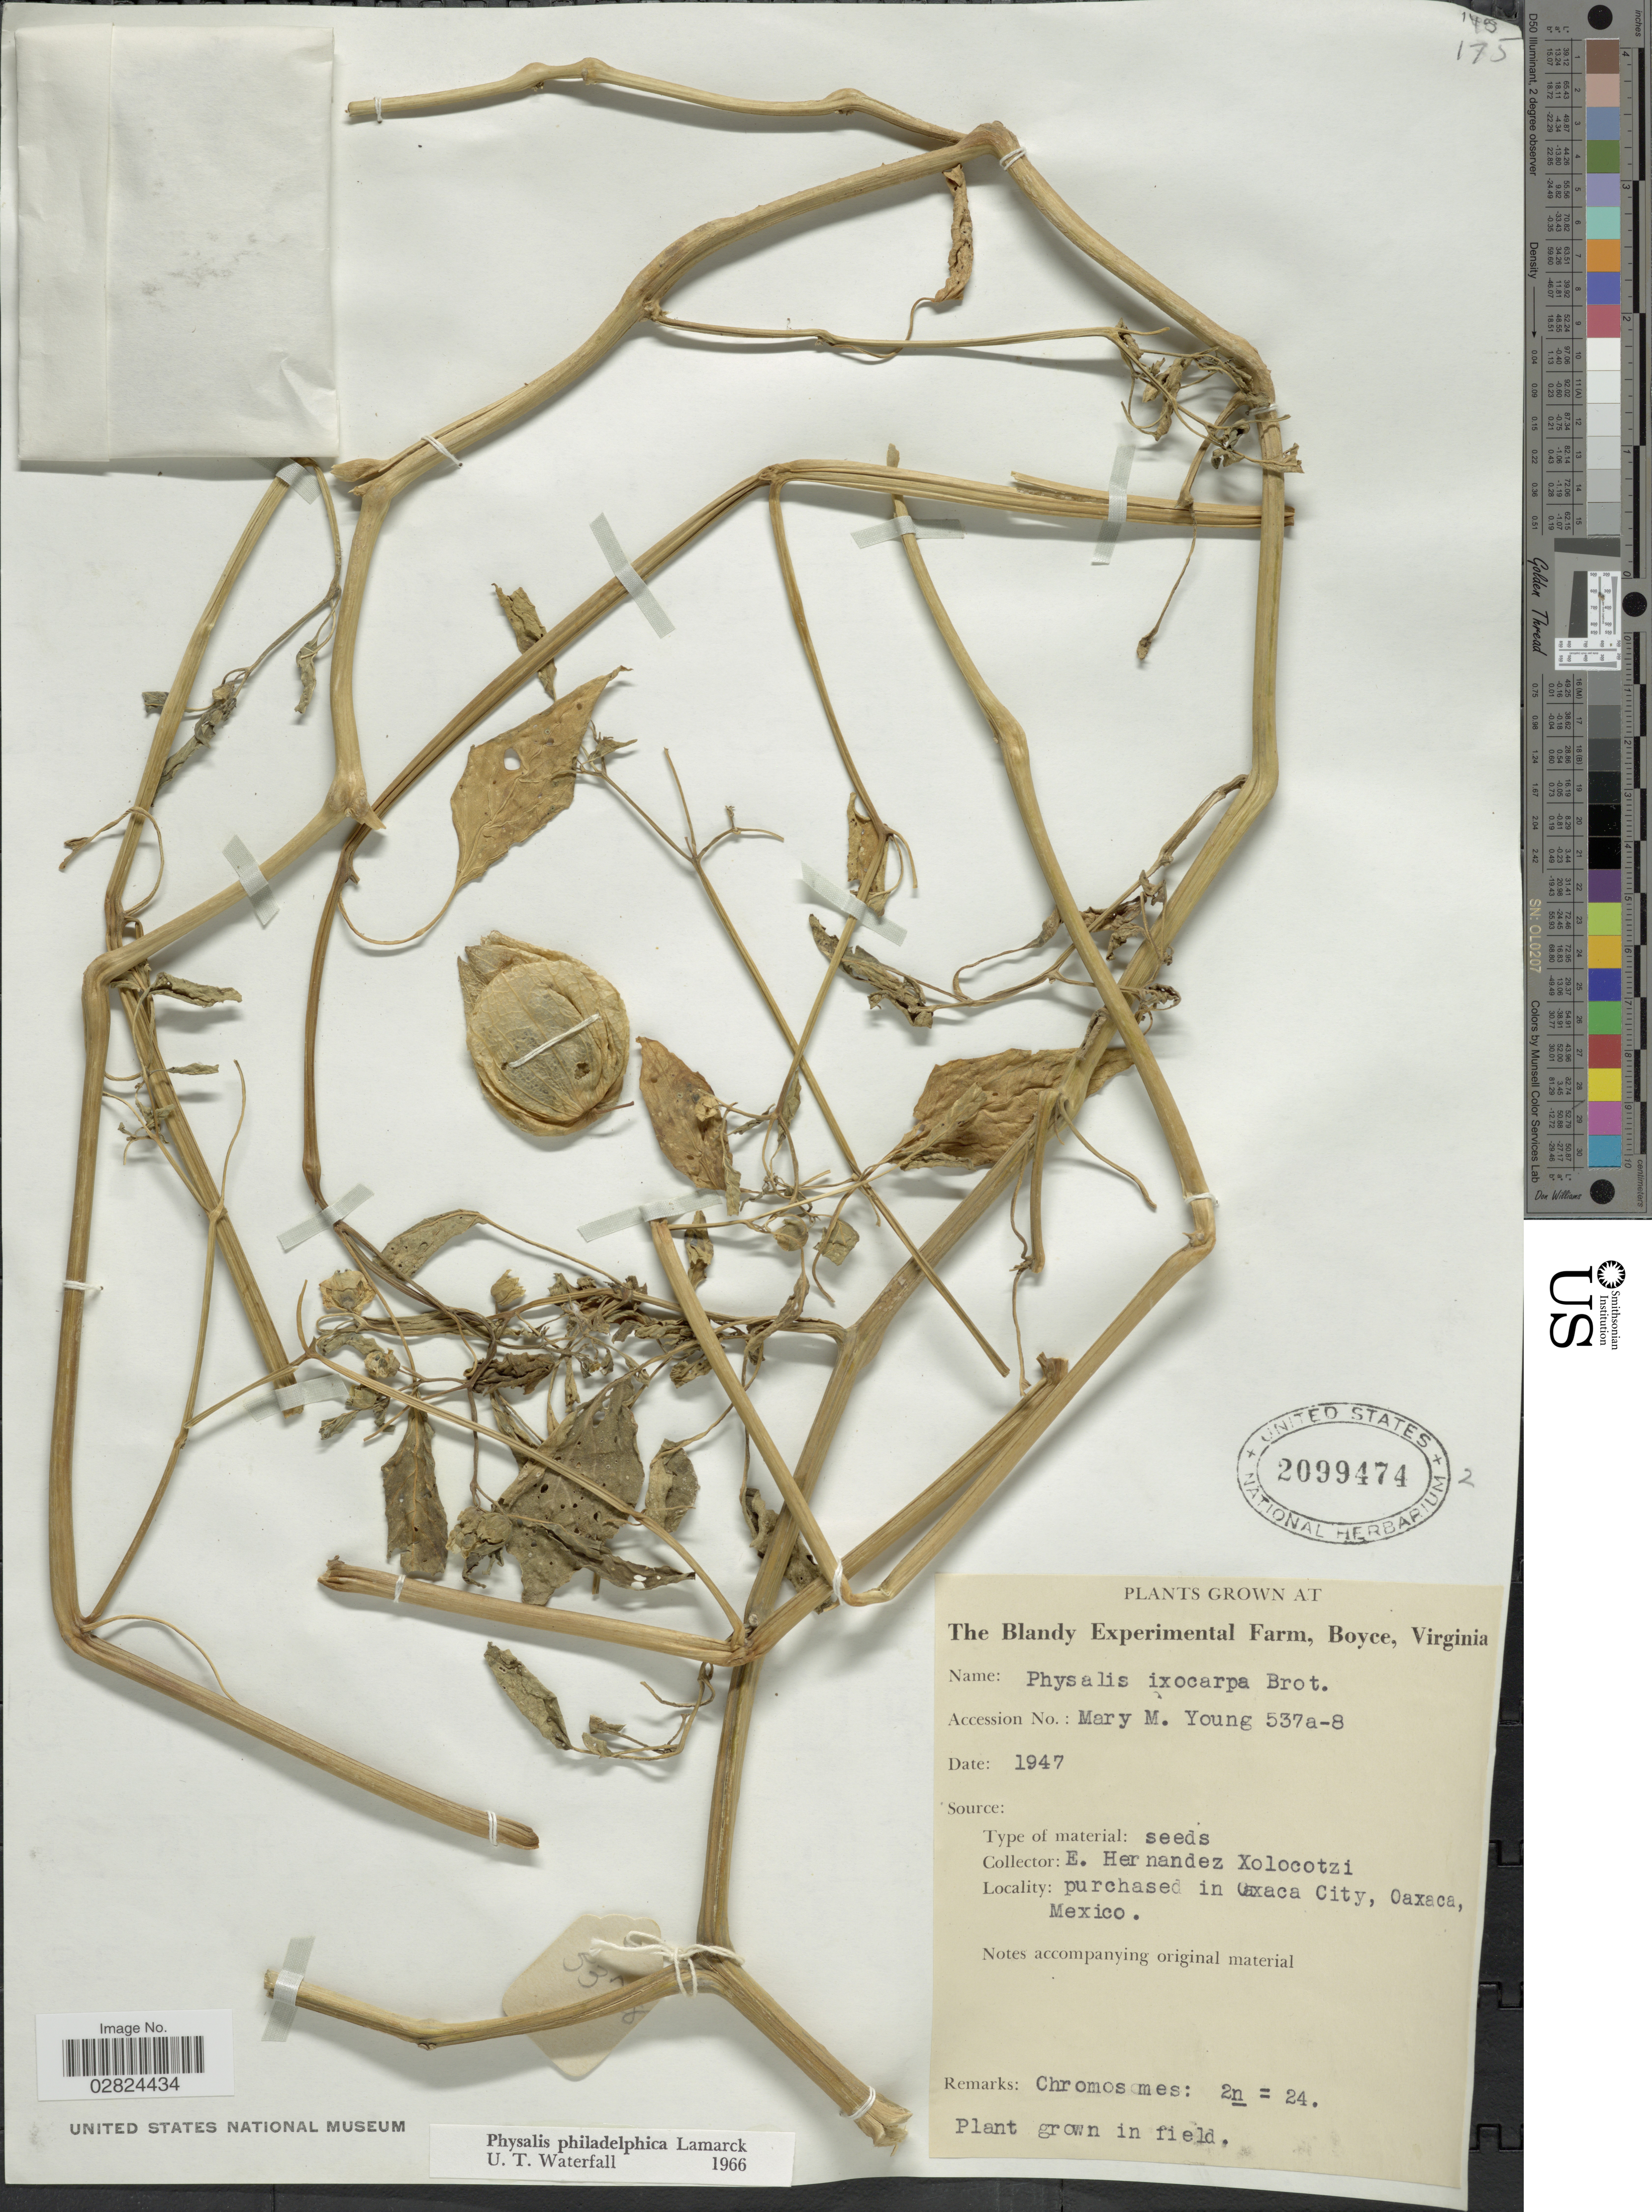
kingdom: Plantae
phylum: Tracheophyta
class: Magnoliopsida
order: Solanales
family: Solanaceae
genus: Physalis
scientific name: Physalis philadelphica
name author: Lam.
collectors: E. I. Hernández-X.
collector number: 537a-8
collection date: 1947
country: United States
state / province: Virginia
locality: The Blandy Experimental Farm, Boyce.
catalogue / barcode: US 2099474